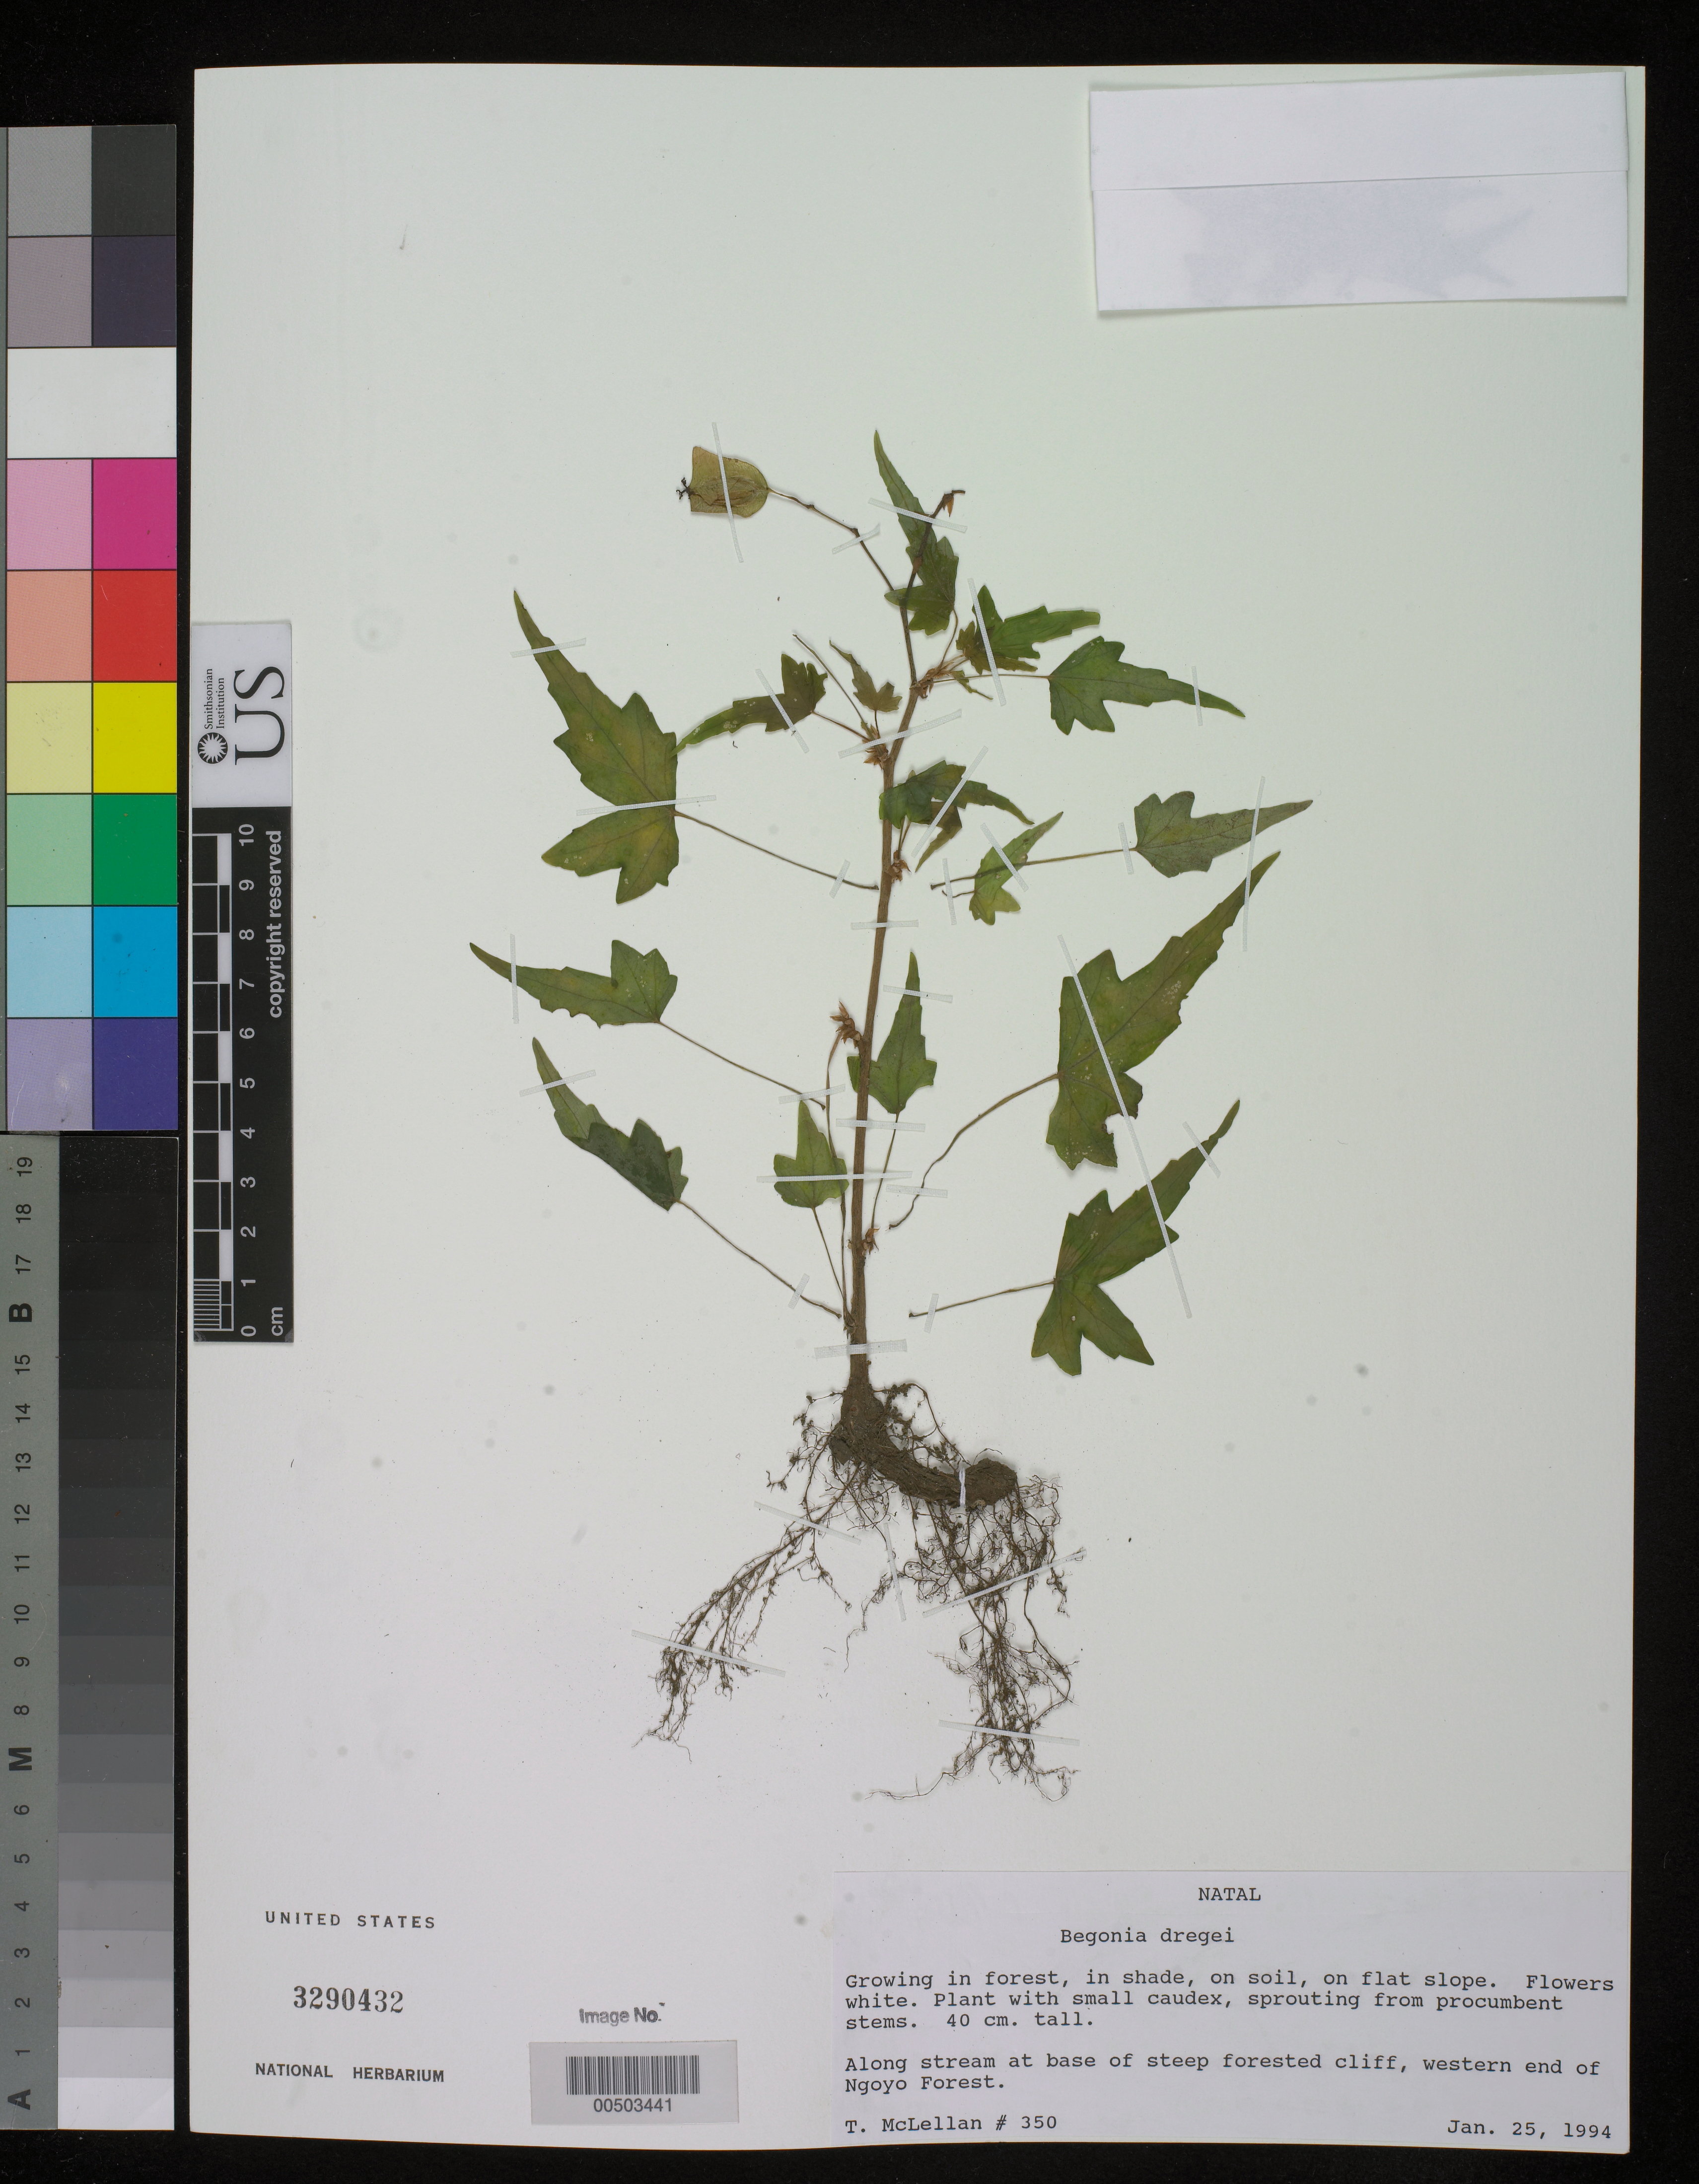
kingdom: Plantae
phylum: Tracheophyta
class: Magnoliopsida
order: Cucurbitales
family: Begoniaceae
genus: Begonia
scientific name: Begonia dregei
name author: Otto & D. Dietr.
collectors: T. Mclellan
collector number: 350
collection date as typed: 25 Jan 1994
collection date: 1994-01-25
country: South Africa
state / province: KwaZulu-Natal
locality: Transkei, western end of ngoyo forest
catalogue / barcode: US 3290432